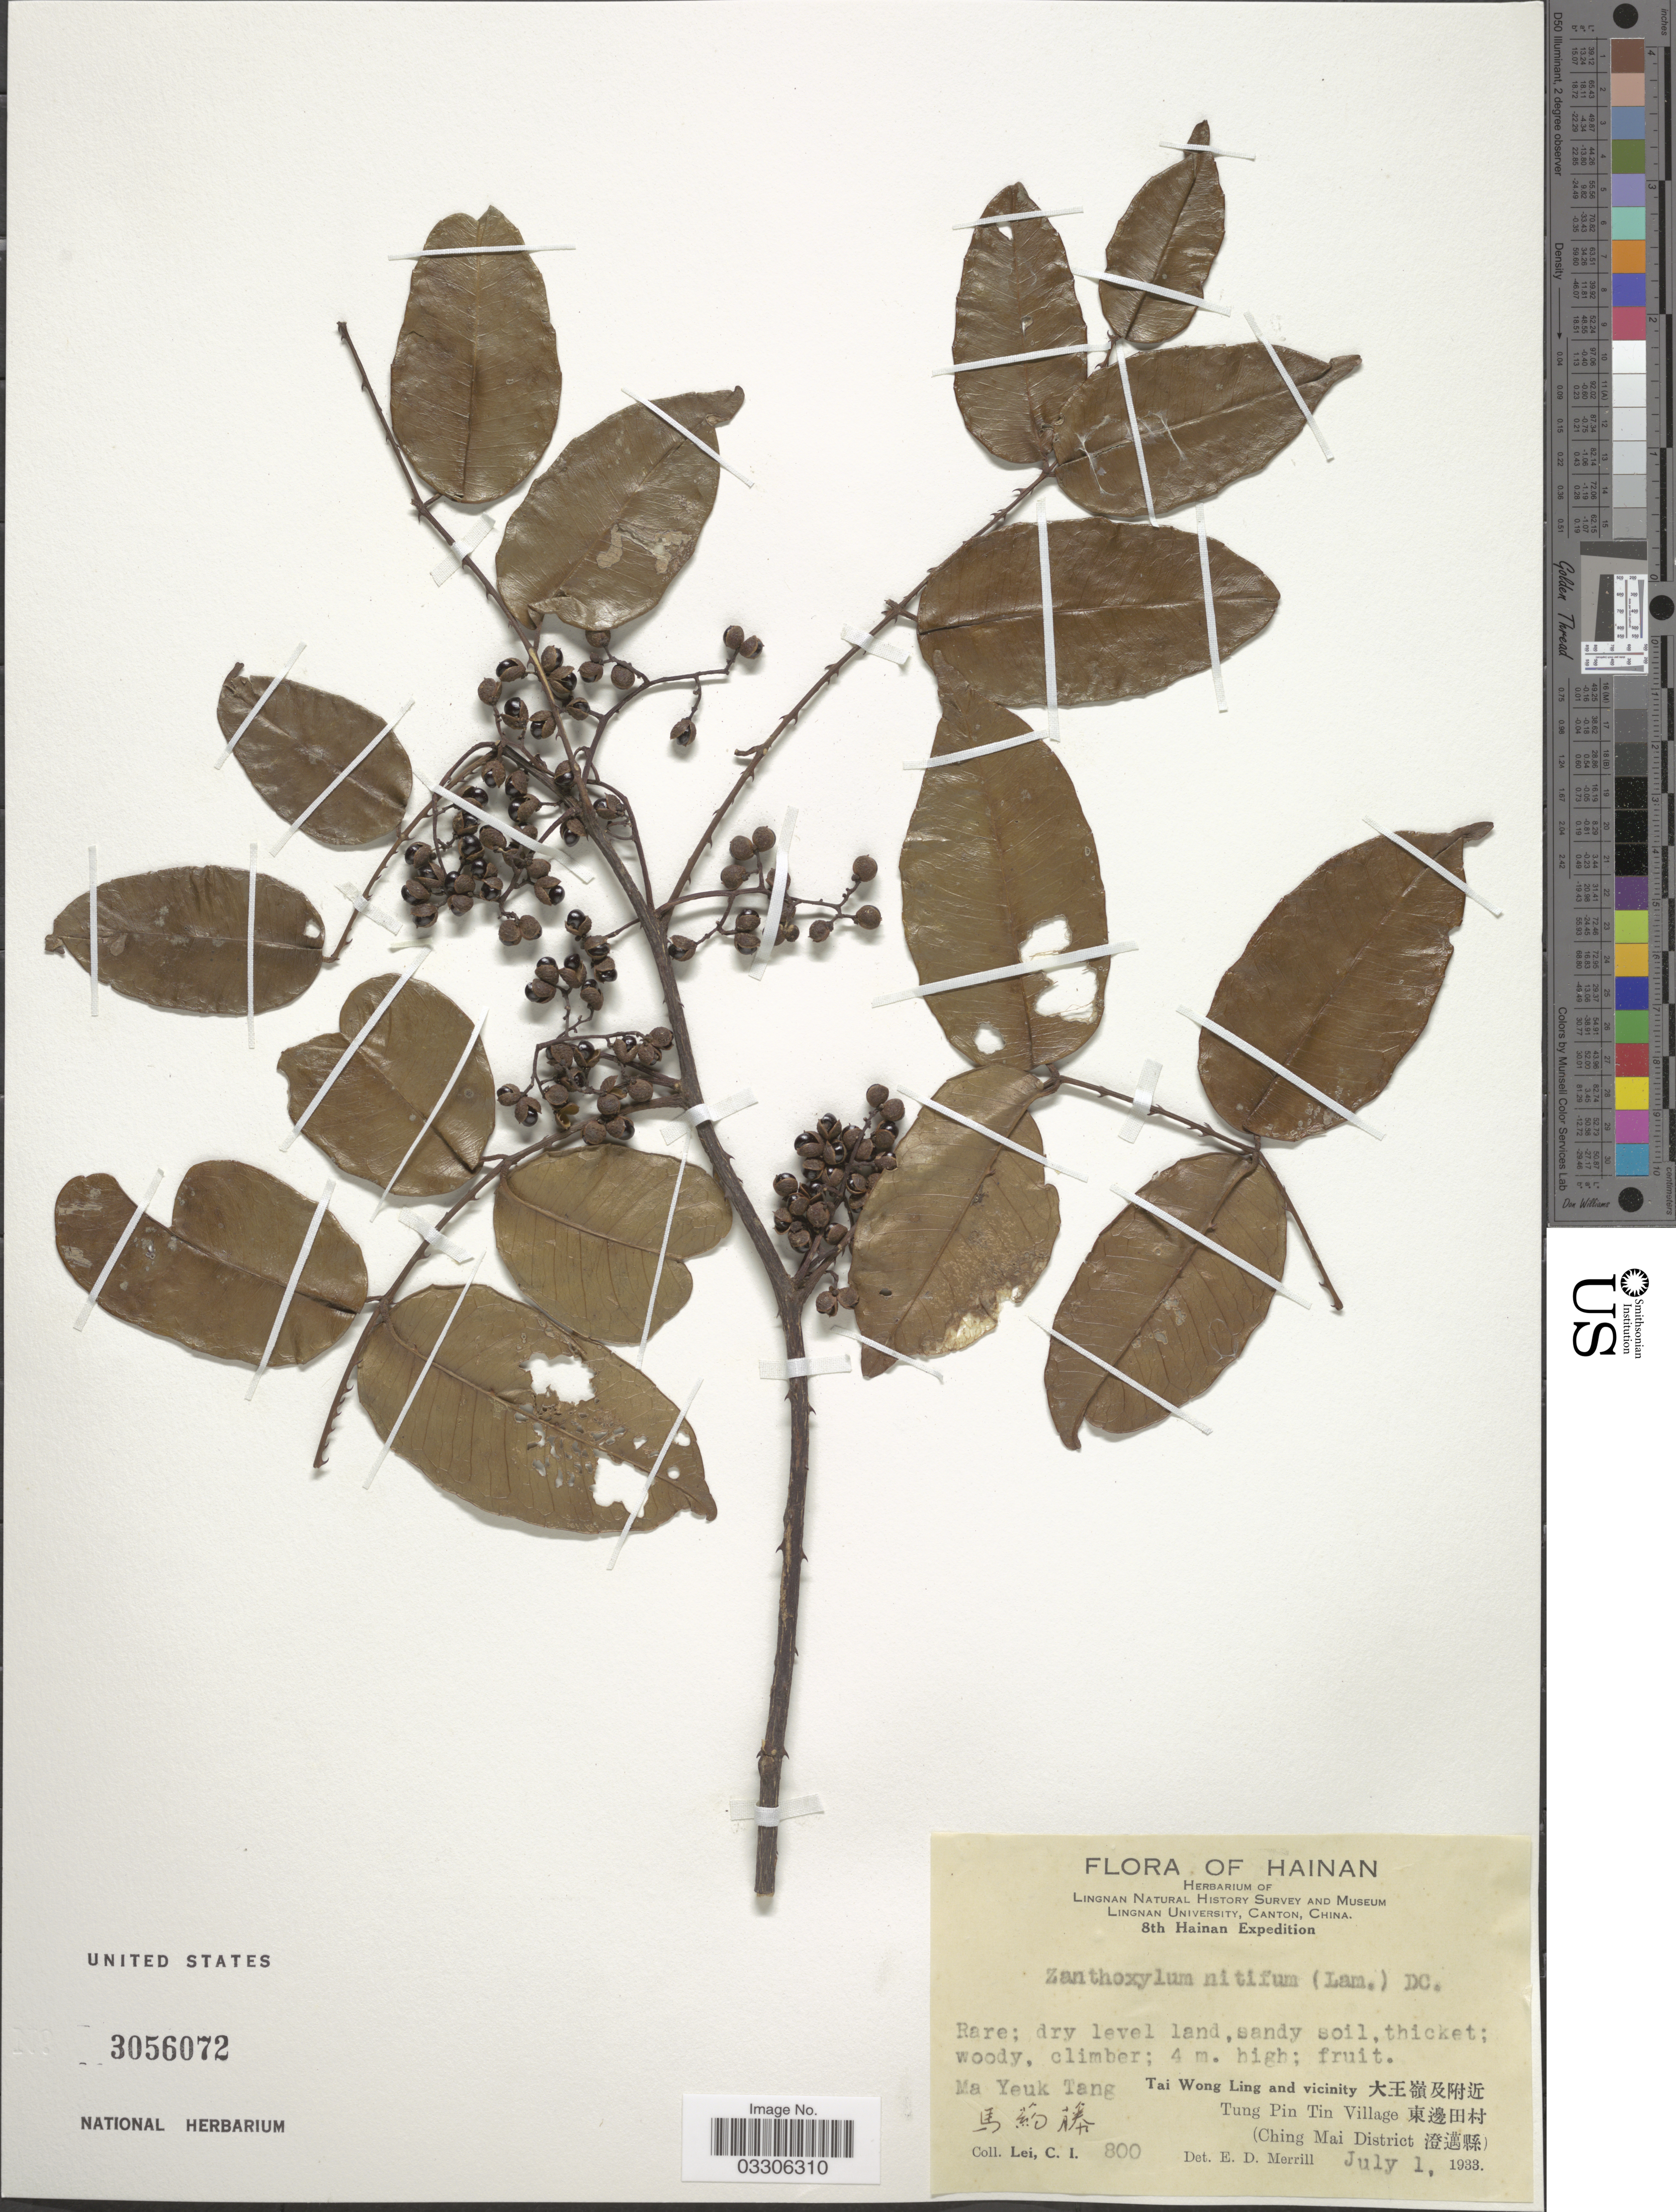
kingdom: Plantae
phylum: Tracheophyta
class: Magnoliopsida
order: Sapindales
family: Rutaceae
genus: Zanthoxylum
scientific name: Zanthoxylum nitidum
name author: Bunge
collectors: C. I. Lei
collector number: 800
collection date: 1933-07-01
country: China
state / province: Hainan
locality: Ma Yeuk Tang X. Tai Wong Ling and vicinity X. Tung Pin Tin Village X. (Ching Mai District X).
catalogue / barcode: US 3056072